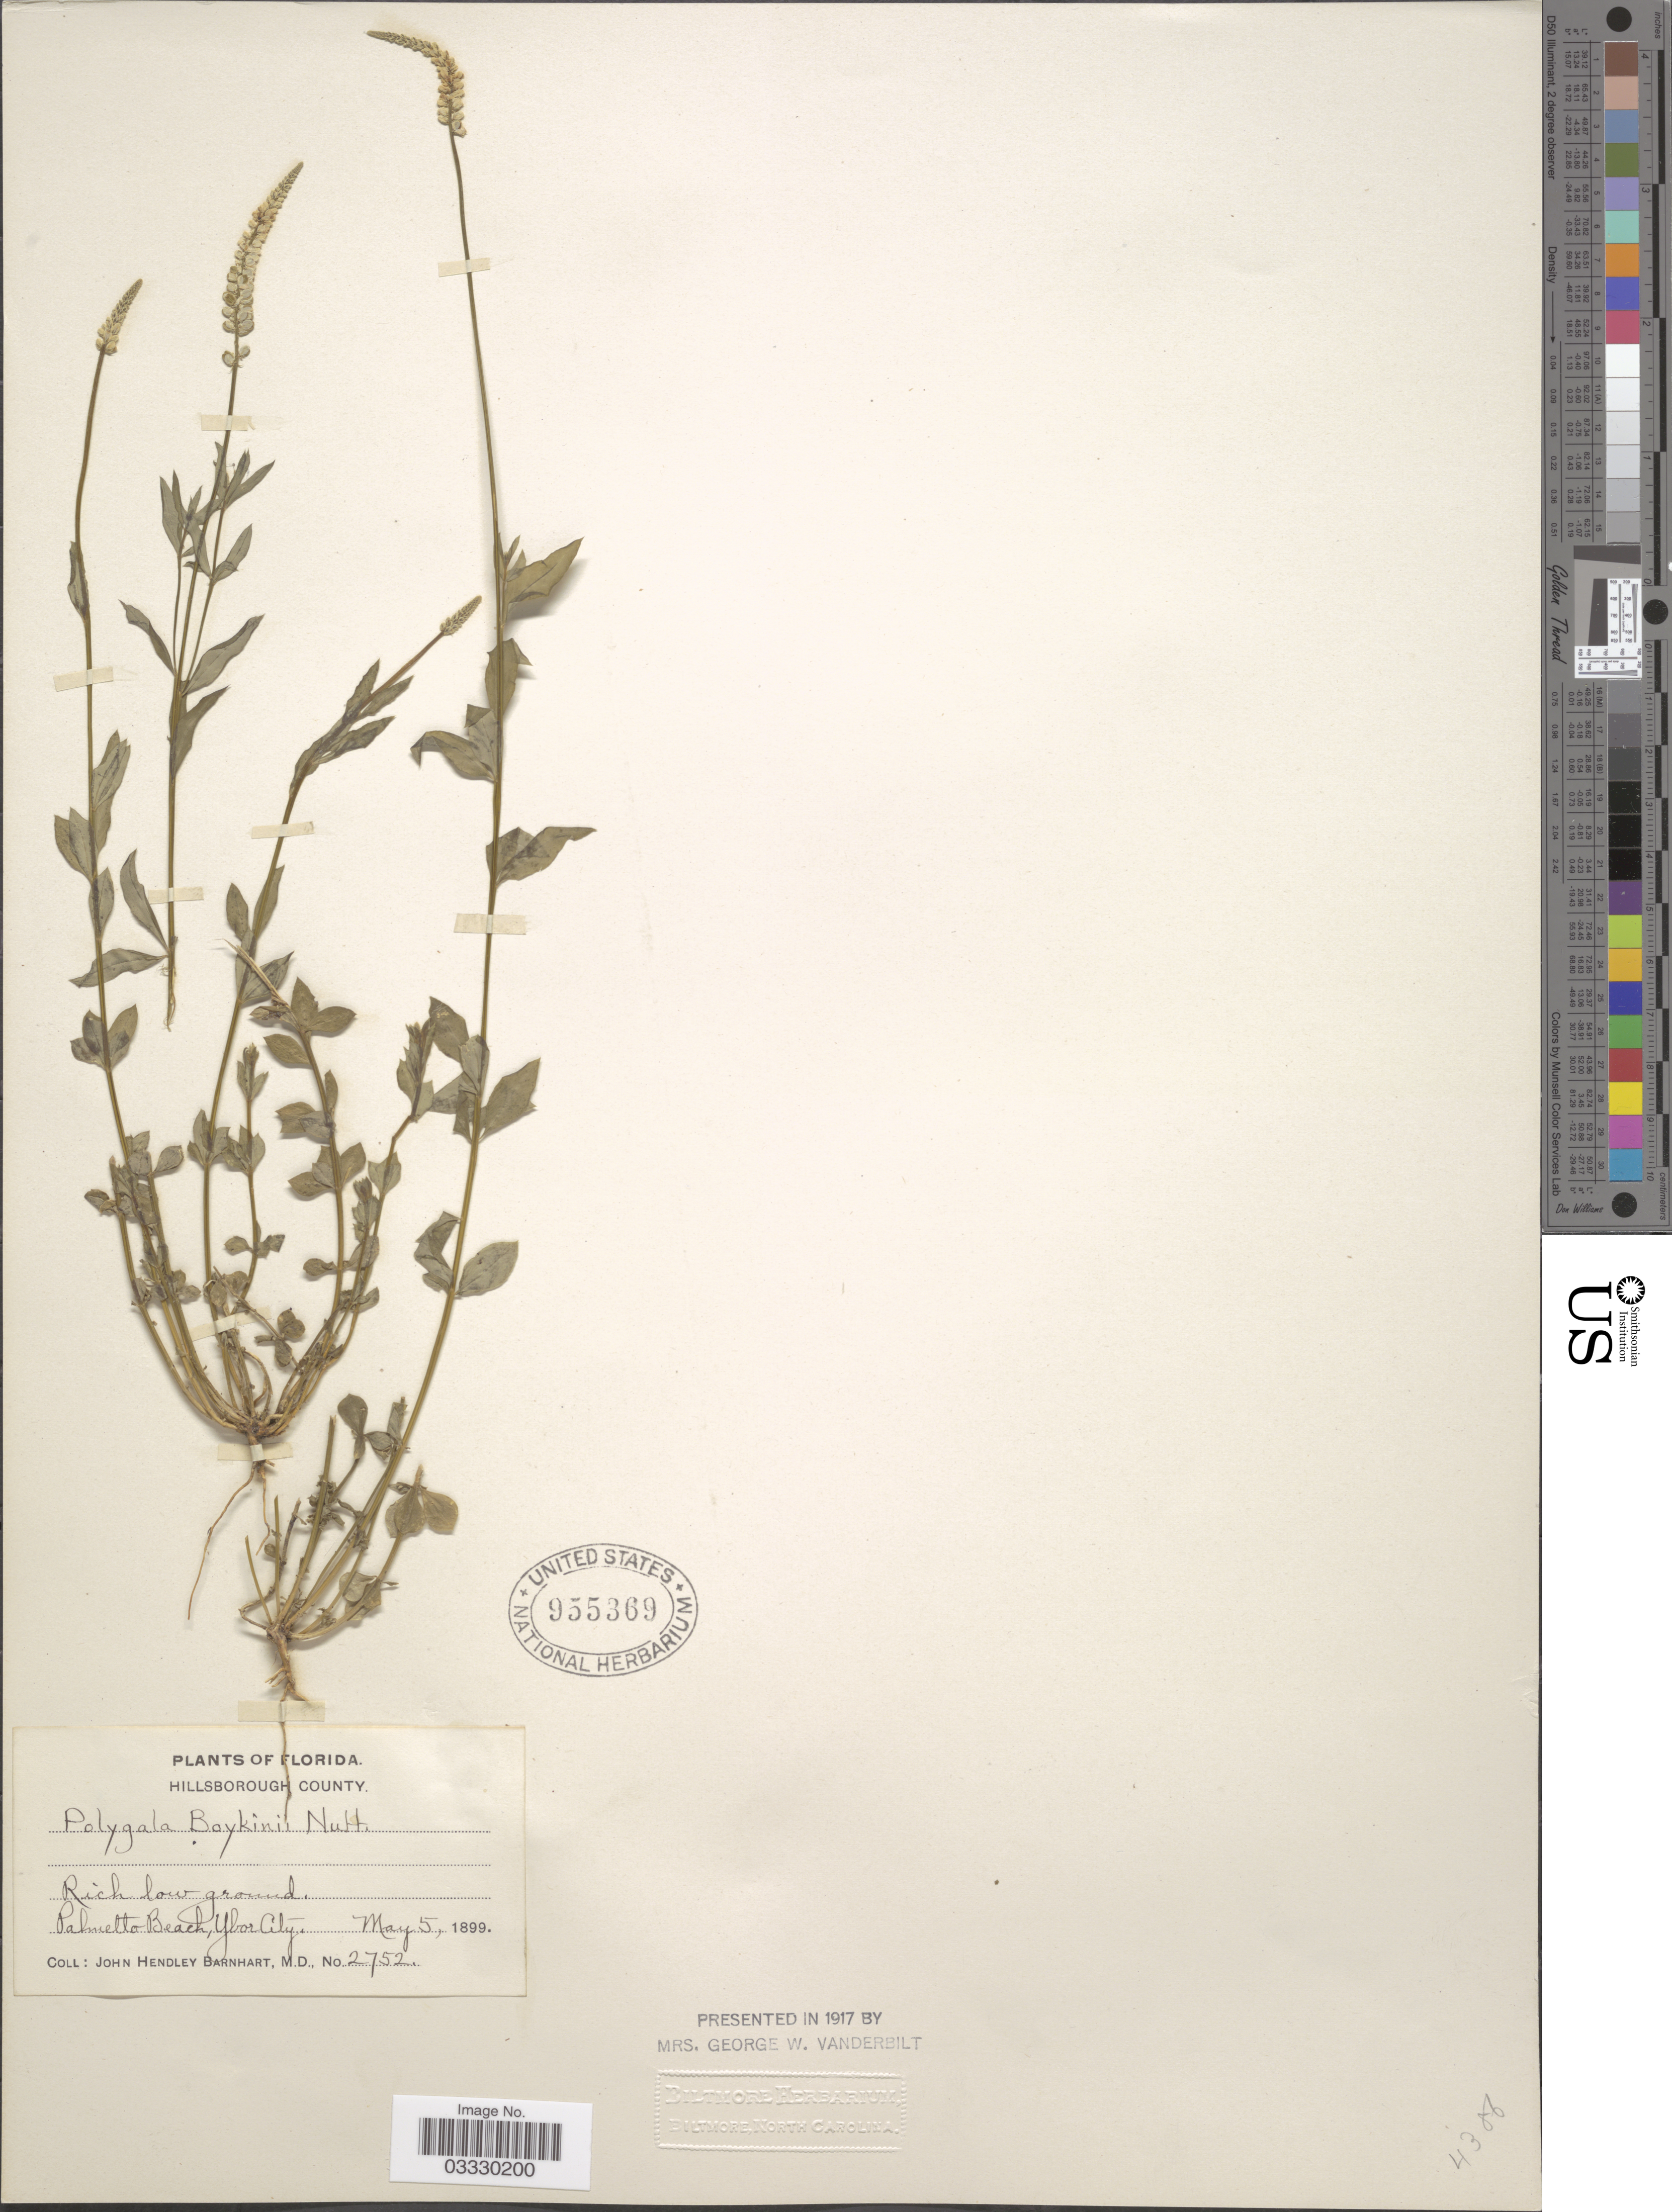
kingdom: Plantae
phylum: Tracheophyta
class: Magnoliopsida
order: Fabales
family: Polygalaceae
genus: Polygala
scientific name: Polygala boykinii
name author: Nutt.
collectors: J. H. Barnhart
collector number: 2752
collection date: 1899-05-05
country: United States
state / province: Florida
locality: Hillsborough County. Palmetto Beach, Ybor City.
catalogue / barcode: US 955369